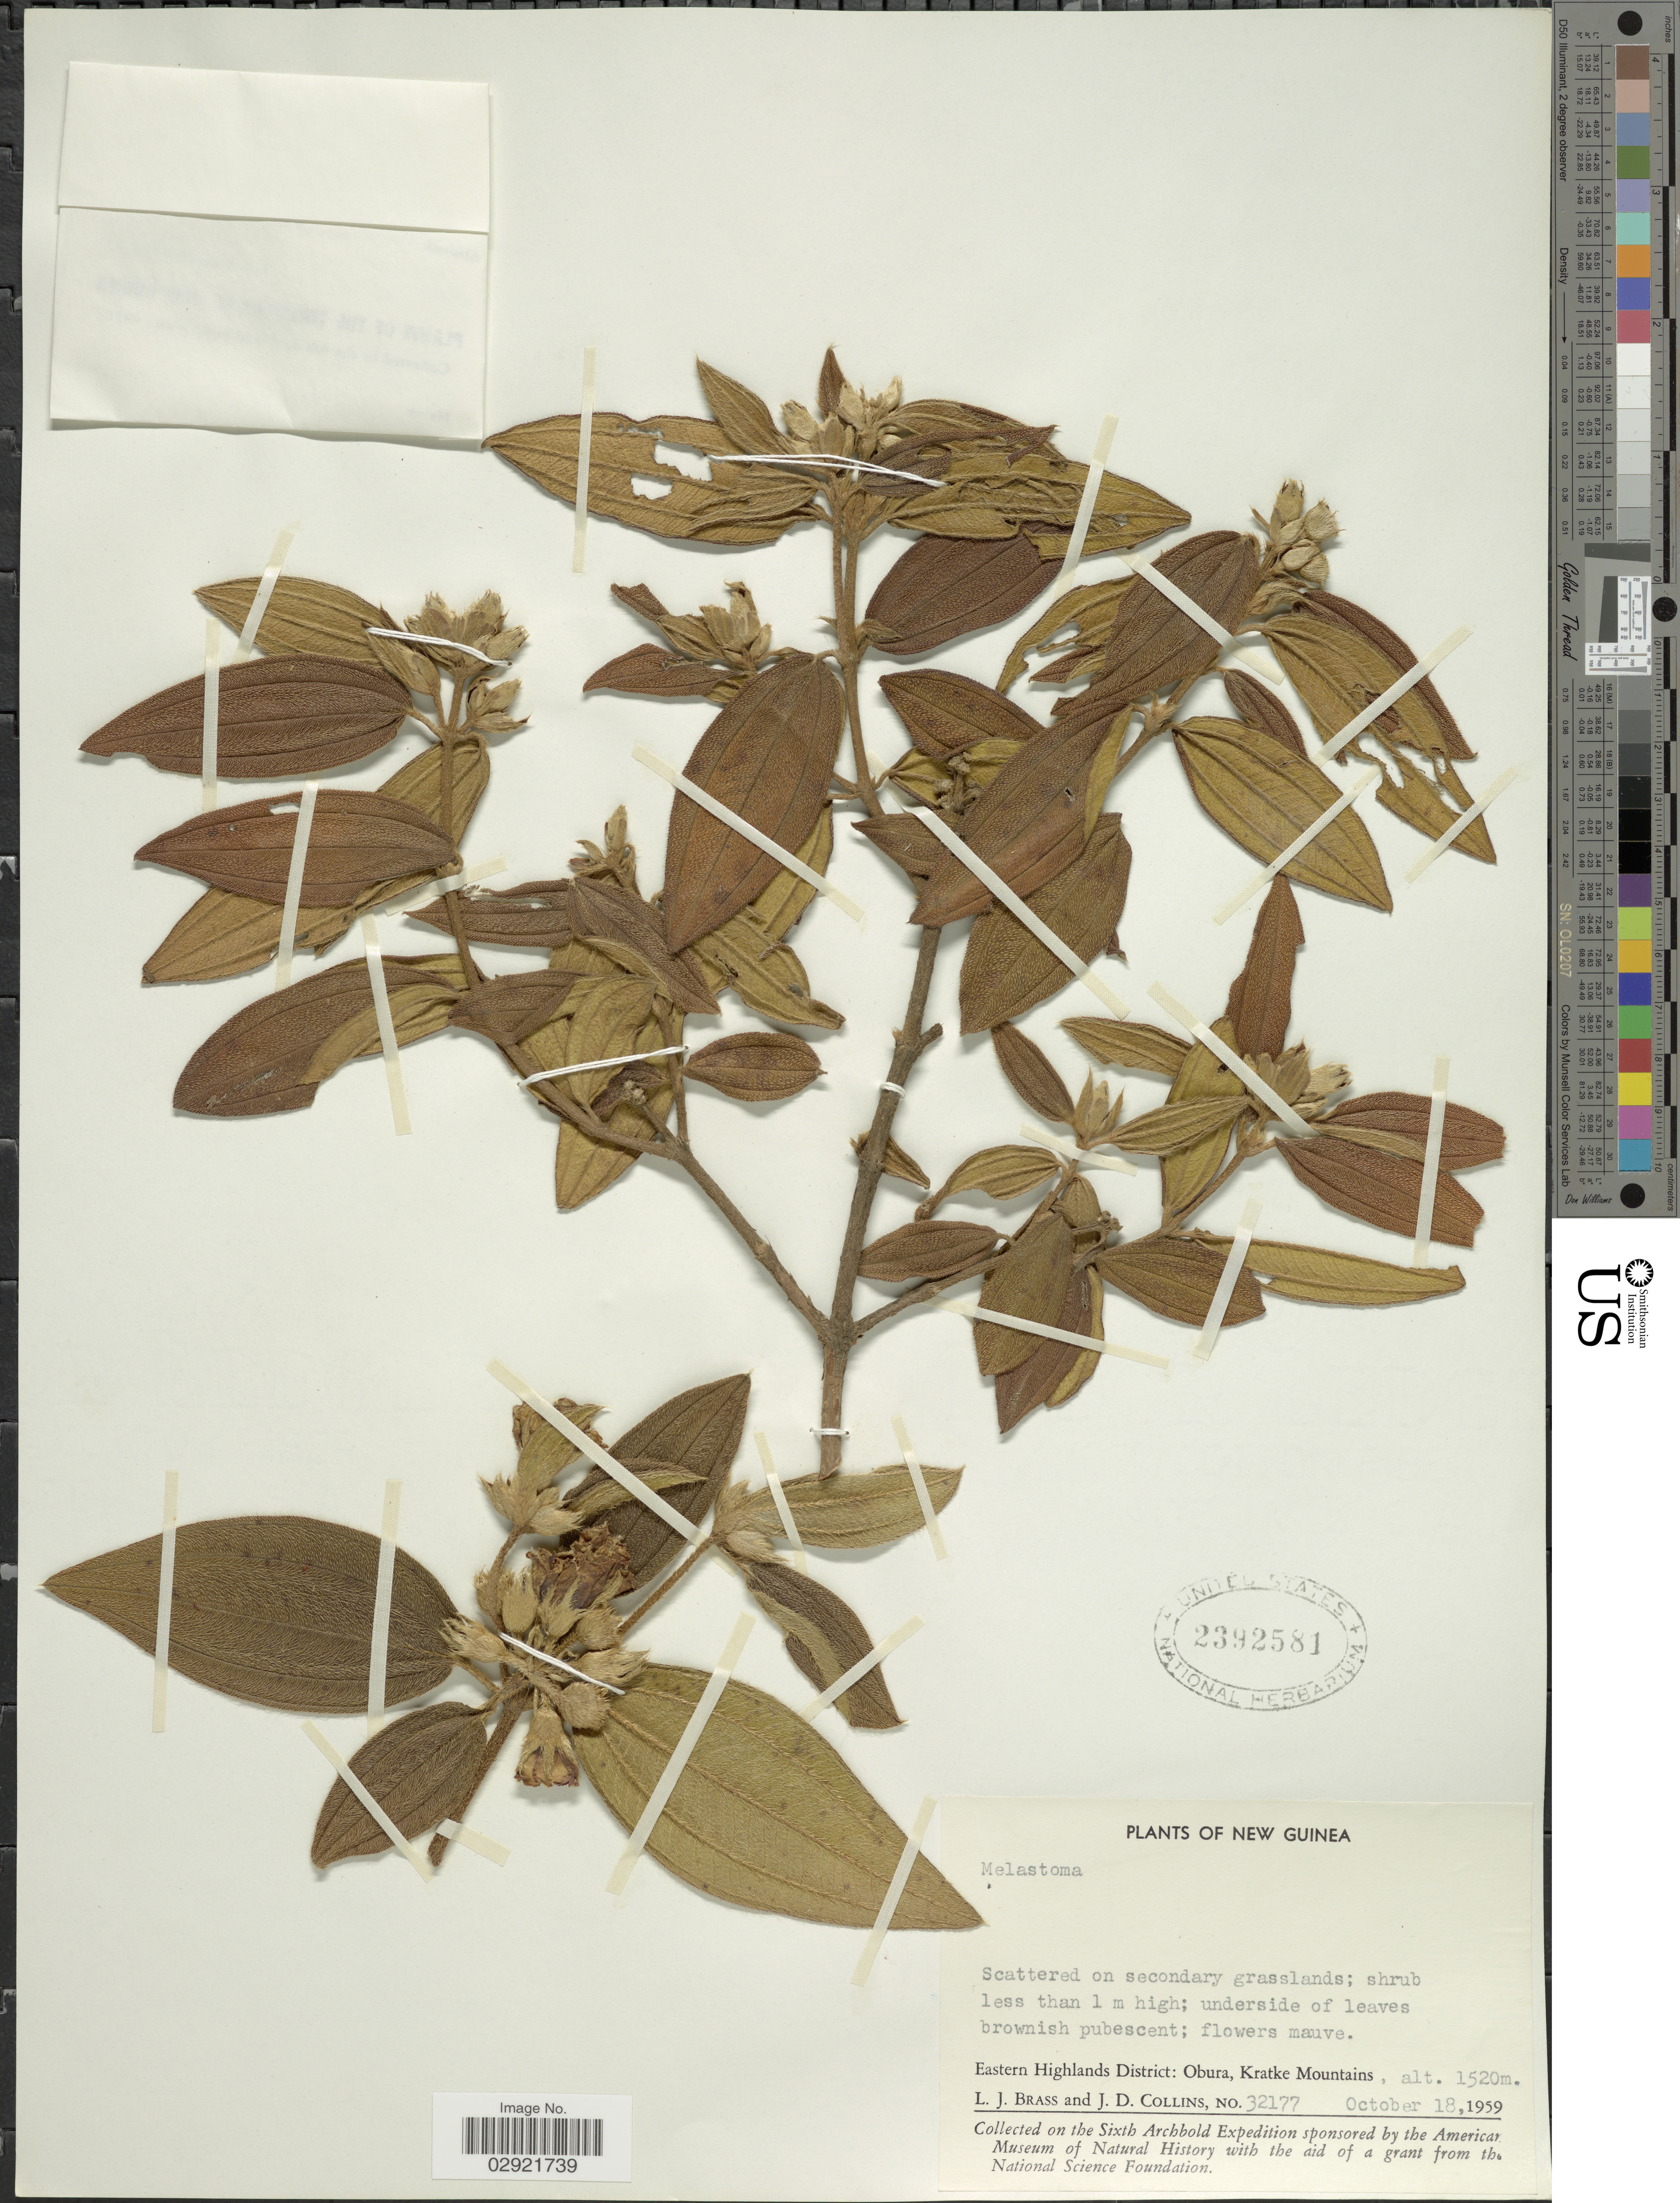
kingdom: Plantae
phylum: Tracheophyta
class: Magnoliopsida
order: Myrtales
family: Melastomataceae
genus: Melastoma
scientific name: Melastoma sp.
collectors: L. J. Brass & J. Collins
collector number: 32177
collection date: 1959-10-18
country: Papua New Guinea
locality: New Guinea. Eastern Highlands District: Obura, Kratke Mountains.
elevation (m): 1520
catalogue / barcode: US 2392581